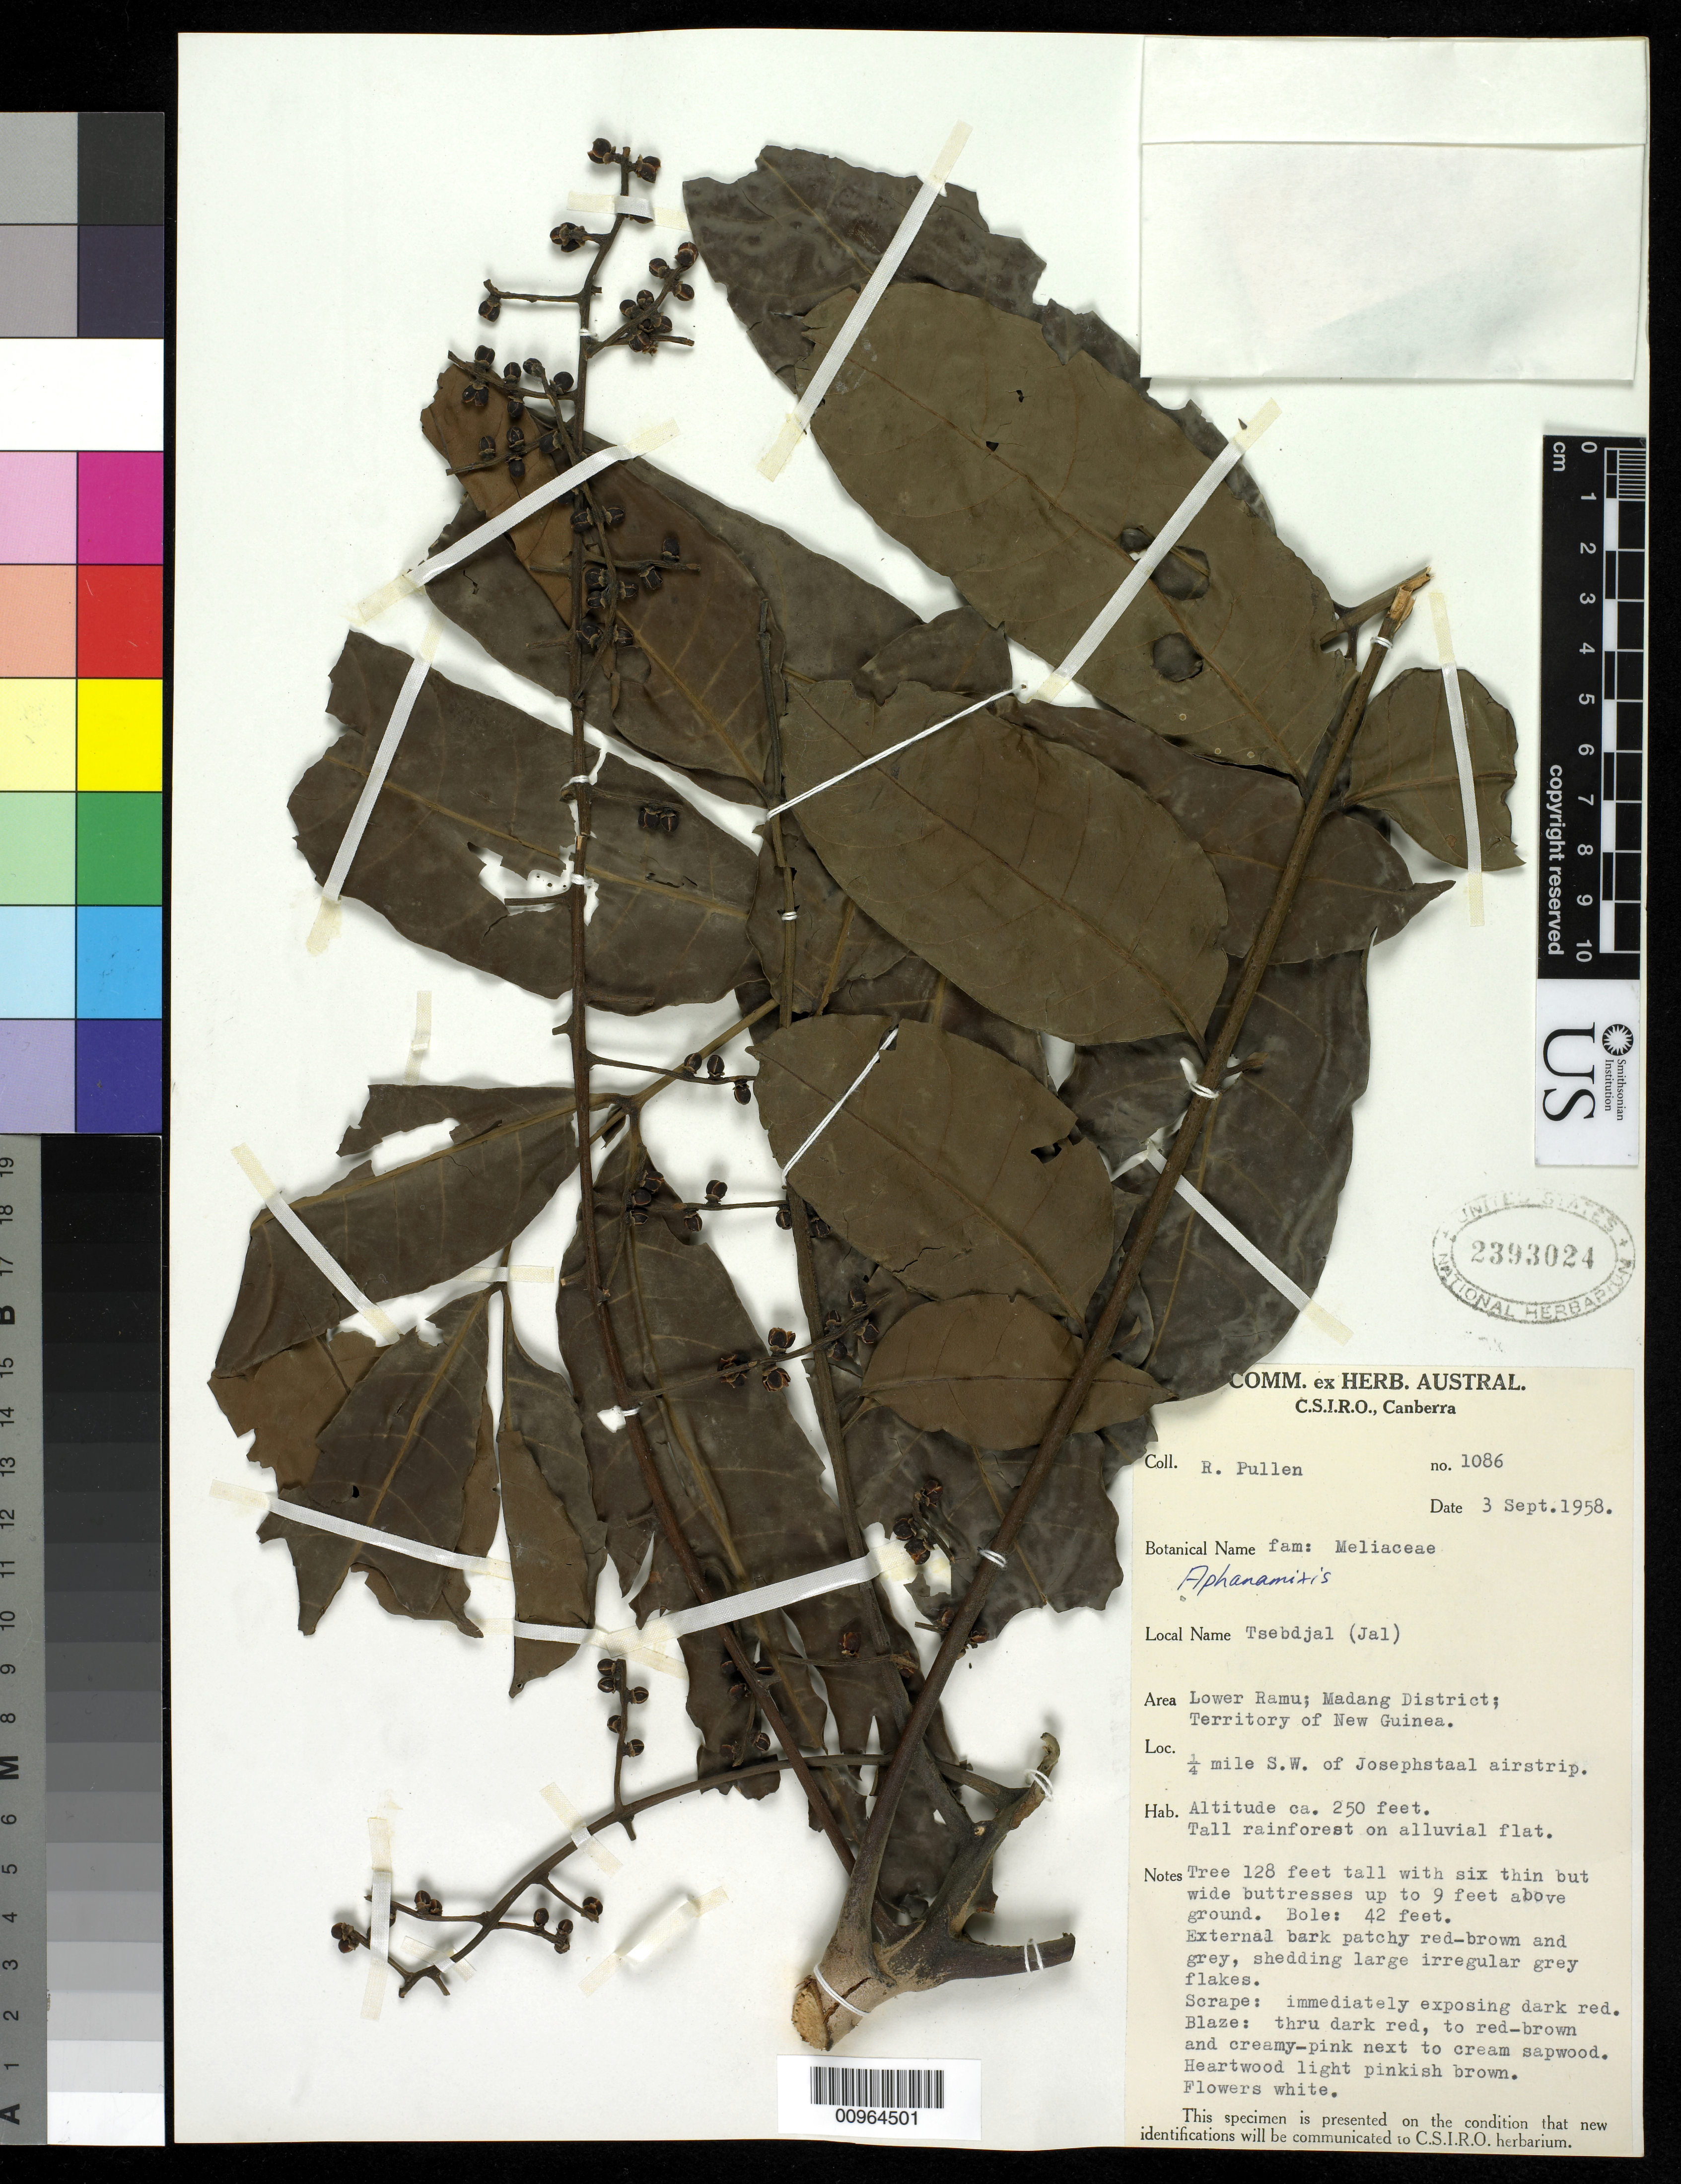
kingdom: Plantae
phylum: Tracheophyta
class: Magnoliopsida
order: Sapindales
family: Meliaceae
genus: Aphanamixis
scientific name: Aphanamixis sp.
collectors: R. Pullen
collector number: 1086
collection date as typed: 03 Sep 1958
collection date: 1958-09-03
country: Papua New Guinea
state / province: Madang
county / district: Ramu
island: New Guinea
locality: Lower Ramu. 1/4 mile SW of Josephstaal airstrip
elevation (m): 76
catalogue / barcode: US 2393024